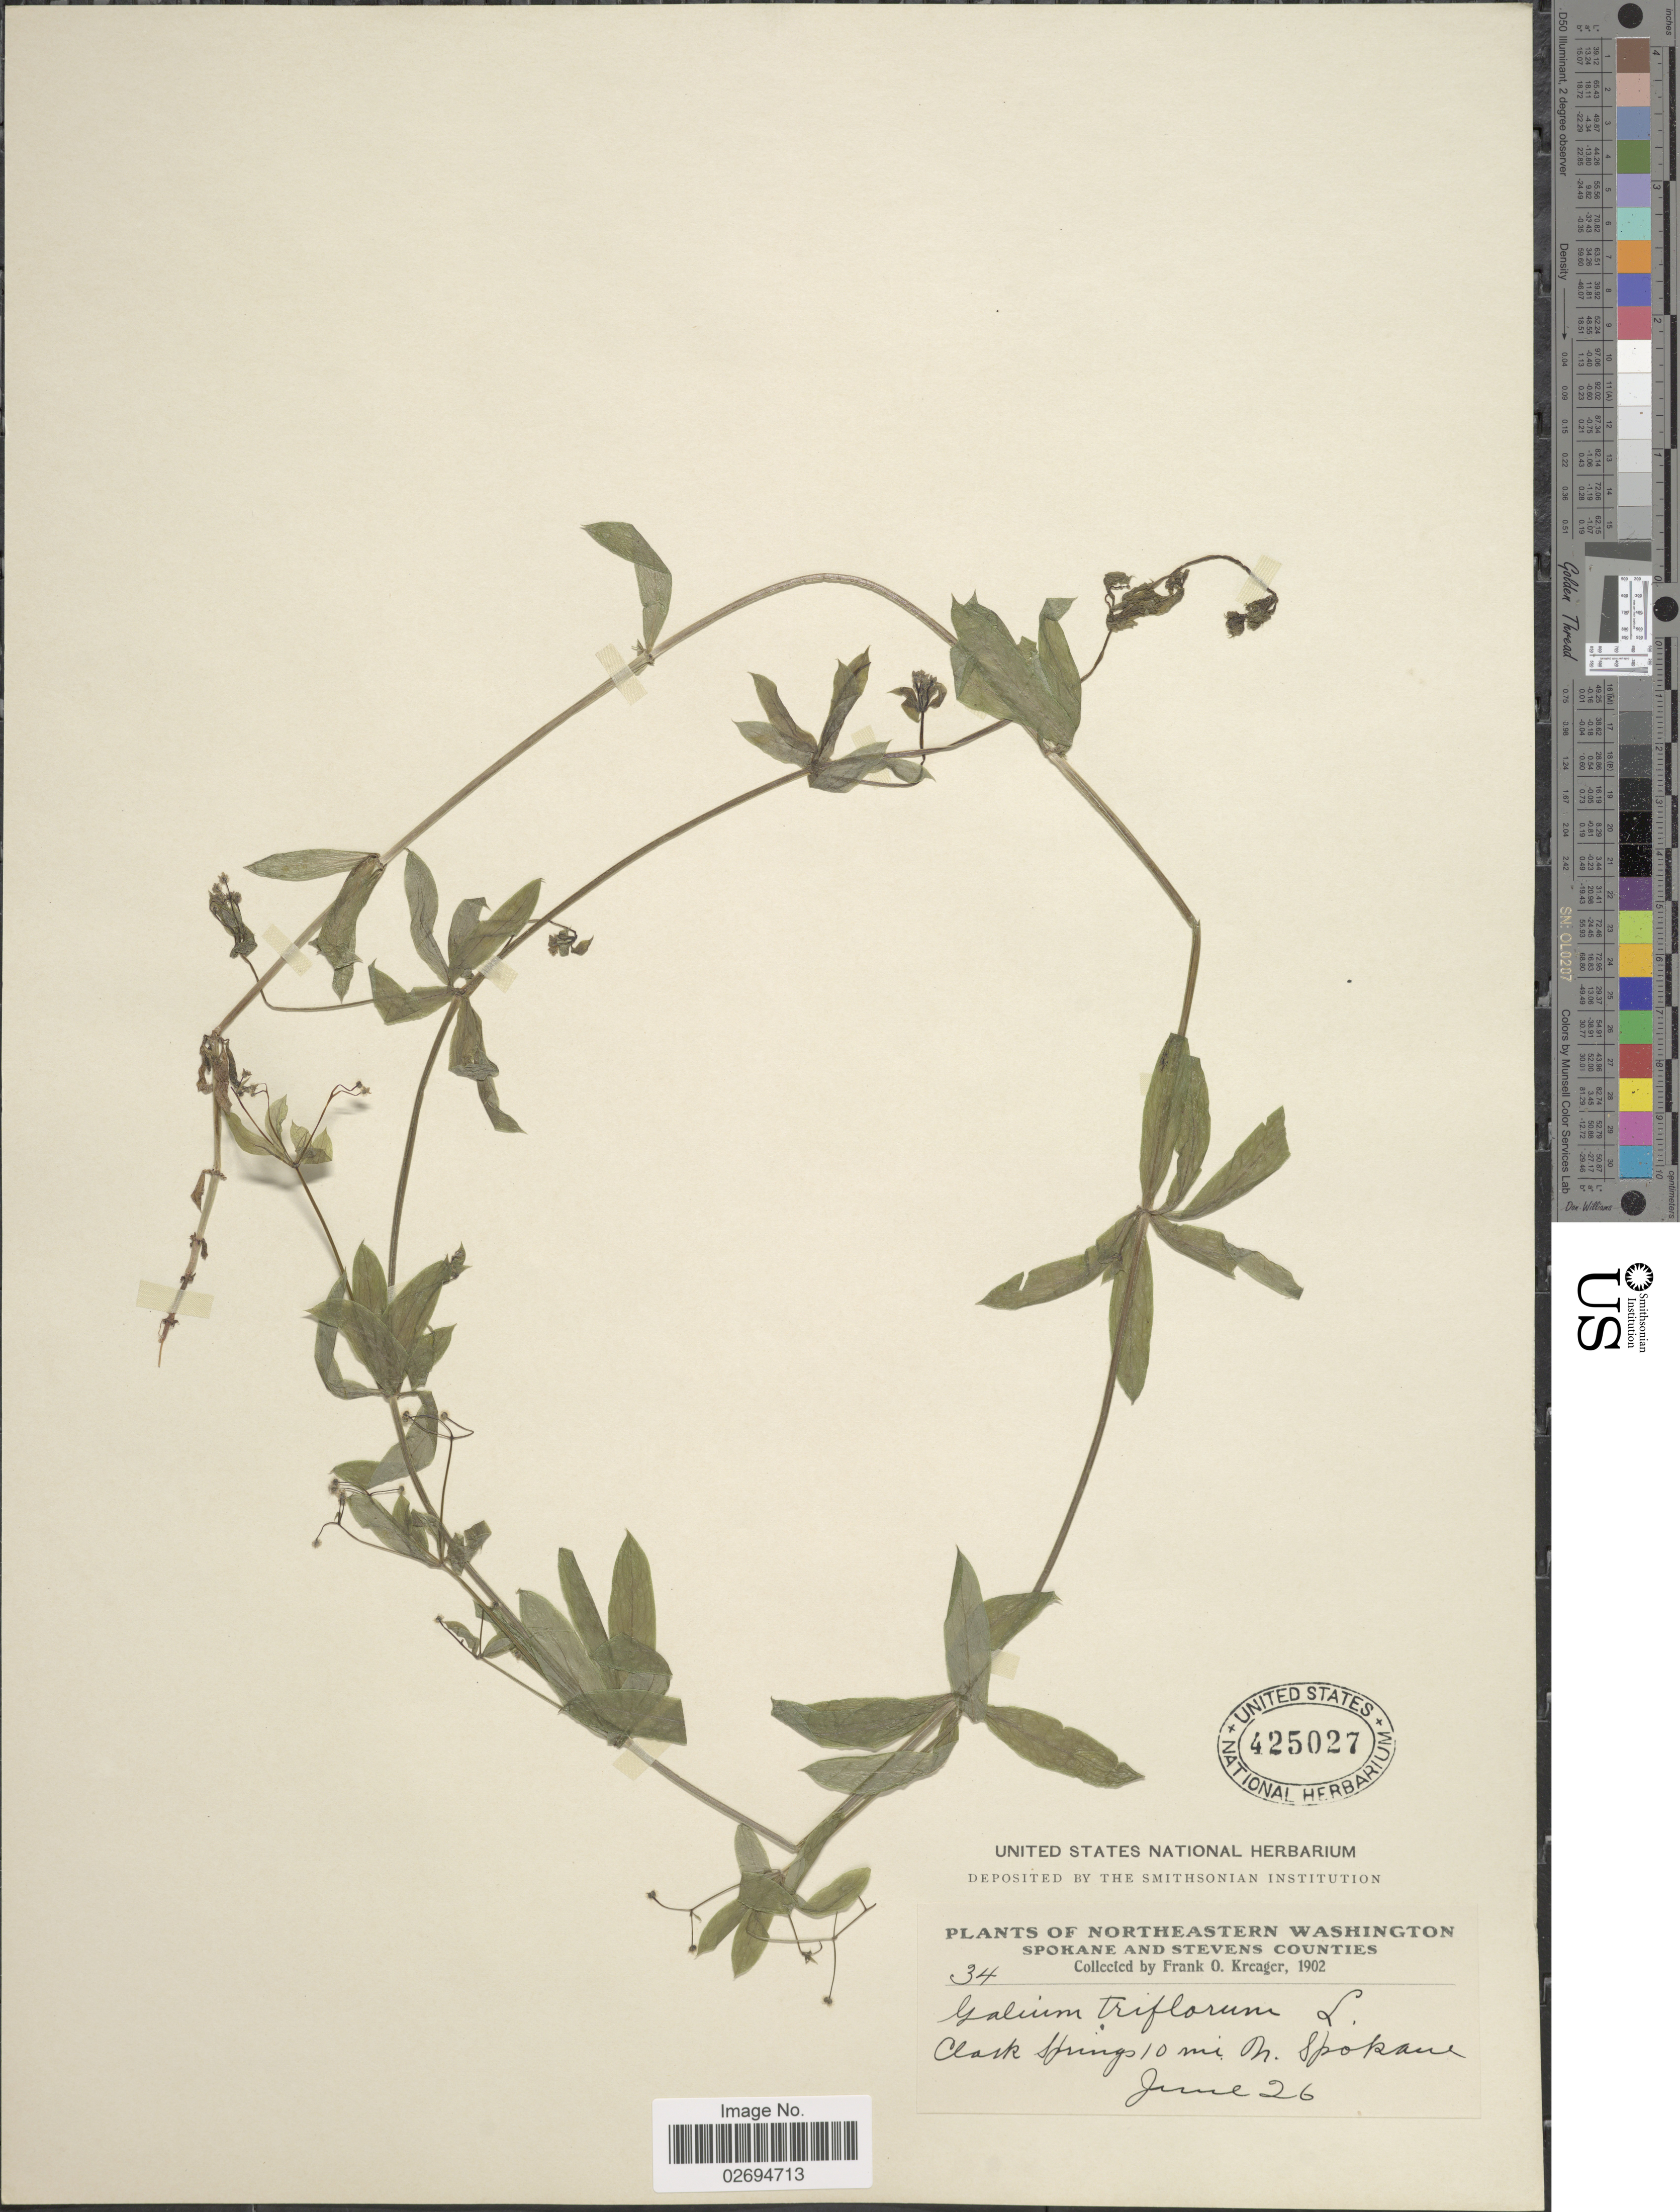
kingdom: Plantae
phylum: Tracheophyta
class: Magnoliopsida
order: Gentianales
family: Rubiaceae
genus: Galium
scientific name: Galium triflorum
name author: Michx.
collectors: F. Kreager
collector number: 34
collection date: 1902-06-26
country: United States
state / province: Washington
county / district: Spokane / Stevens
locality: Northeastern Washington Spokane and Stevens Counties, Clark Springs 10 mi N Spokane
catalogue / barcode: US 425027